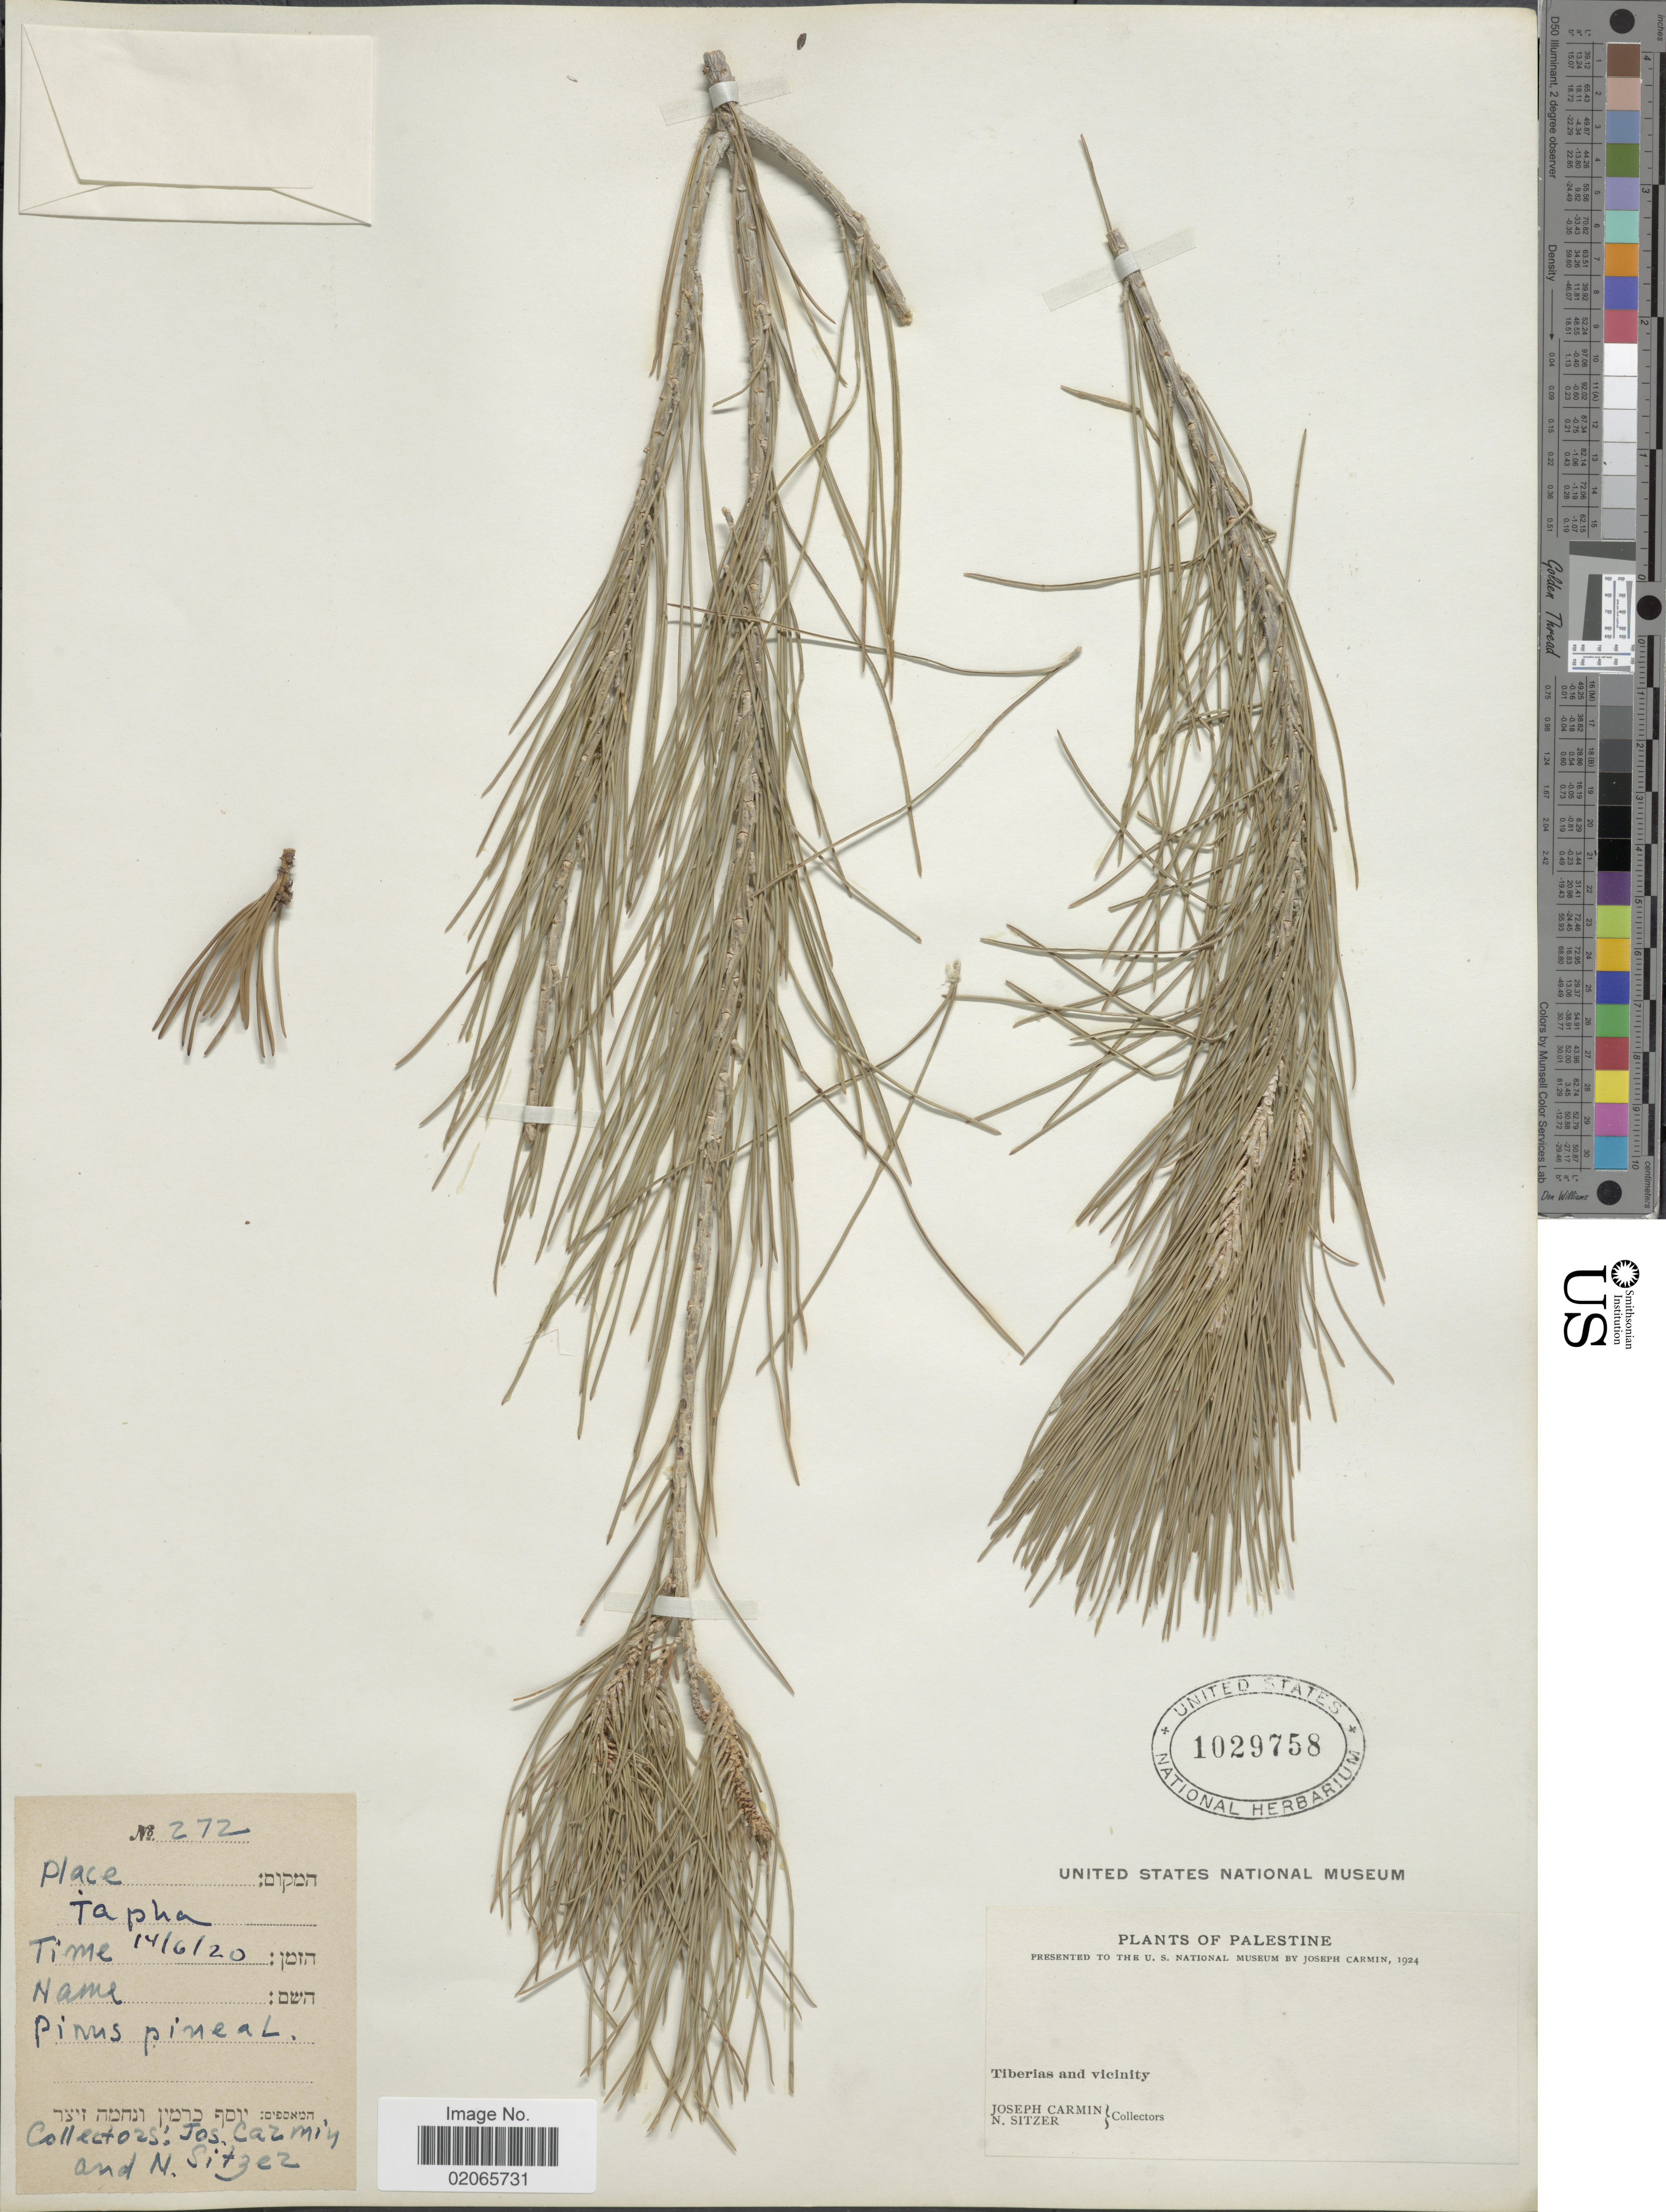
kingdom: Plantae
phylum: Tracheophyta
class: Pinopsida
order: Pinales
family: Pinaceae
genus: Pinus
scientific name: Pinus pinea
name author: L.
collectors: J. Carmin & N. Sitzer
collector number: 272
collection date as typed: Transcribed d/m/y: 14/6/20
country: Israel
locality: Palestine, Tiberias and vicinity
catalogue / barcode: US 1029758